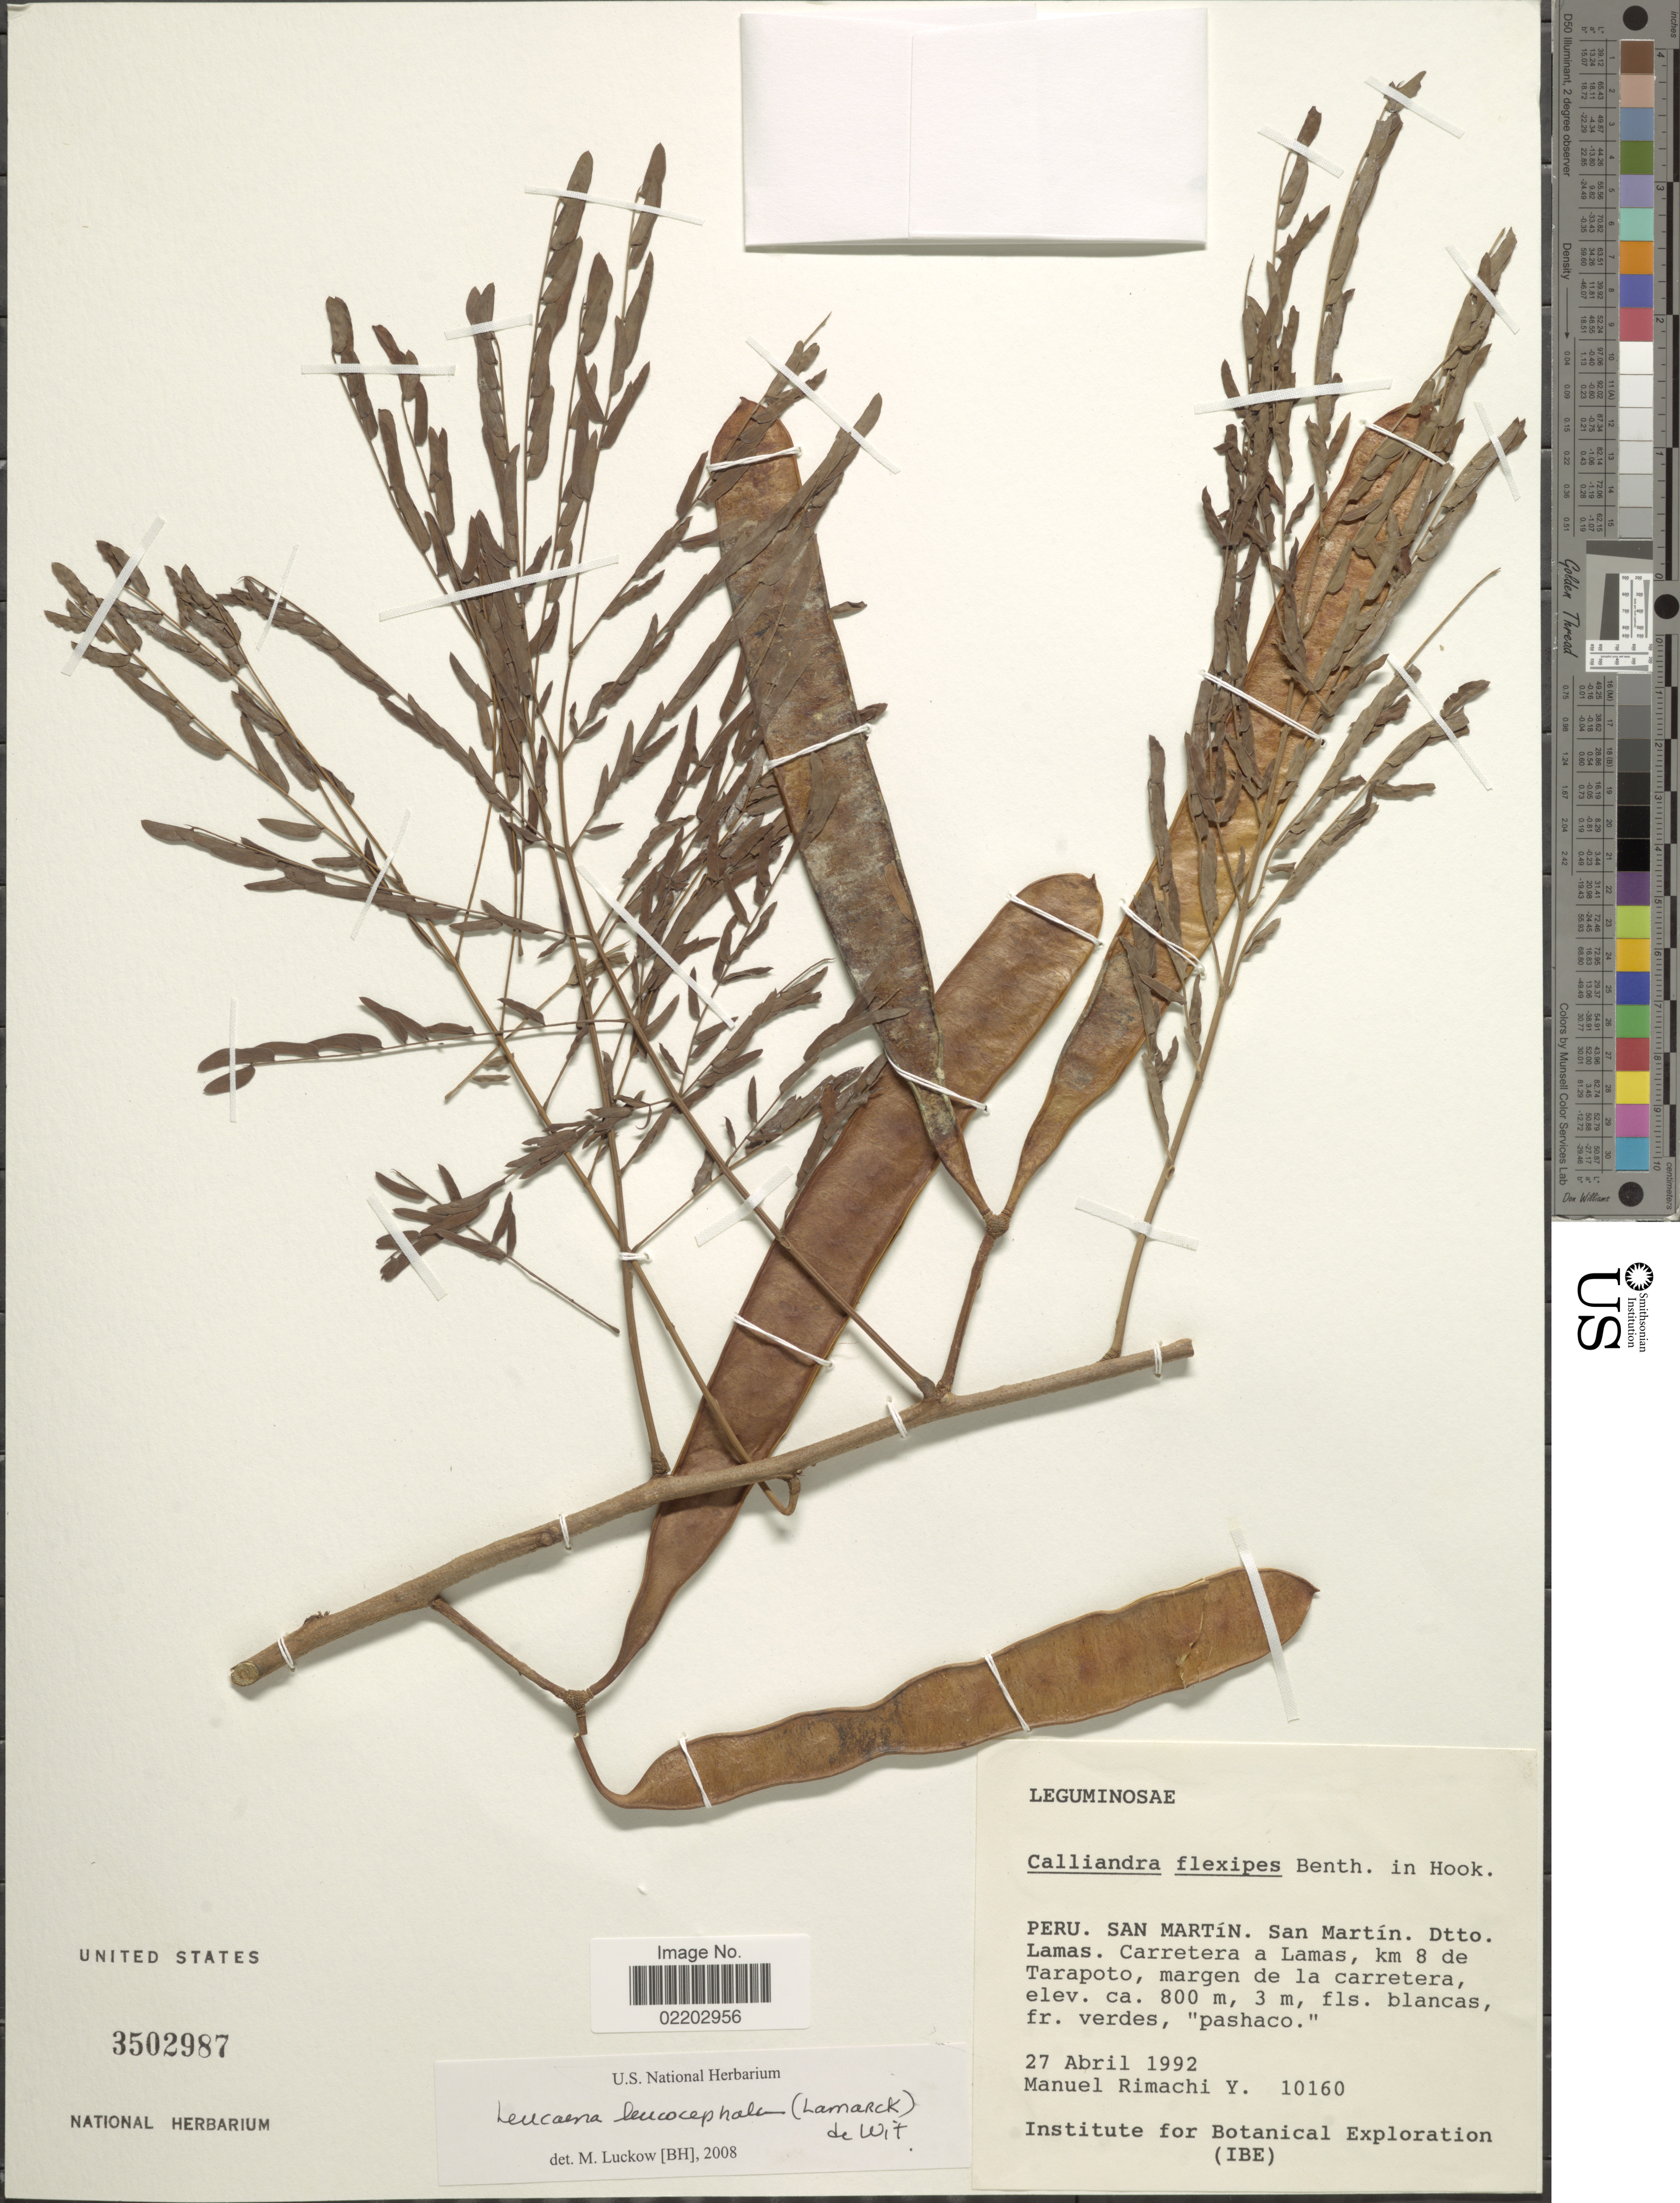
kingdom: Plantae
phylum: Tracheophyta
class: Magnoliopsida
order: Fabales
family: Fabaceae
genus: Leucaena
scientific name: Leucaena leucocephala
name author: (Lam.) de Wit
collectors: M. Rimachi Y.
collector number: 10160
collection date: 1992-04-27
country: Peru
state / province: San Martín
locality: Peru. San Martin, San martin. Dtto. Lamas, Carretera a Lamas, km 8 de Tarapoto, margen de la carretera.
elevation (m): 800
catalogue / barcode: US 3502987